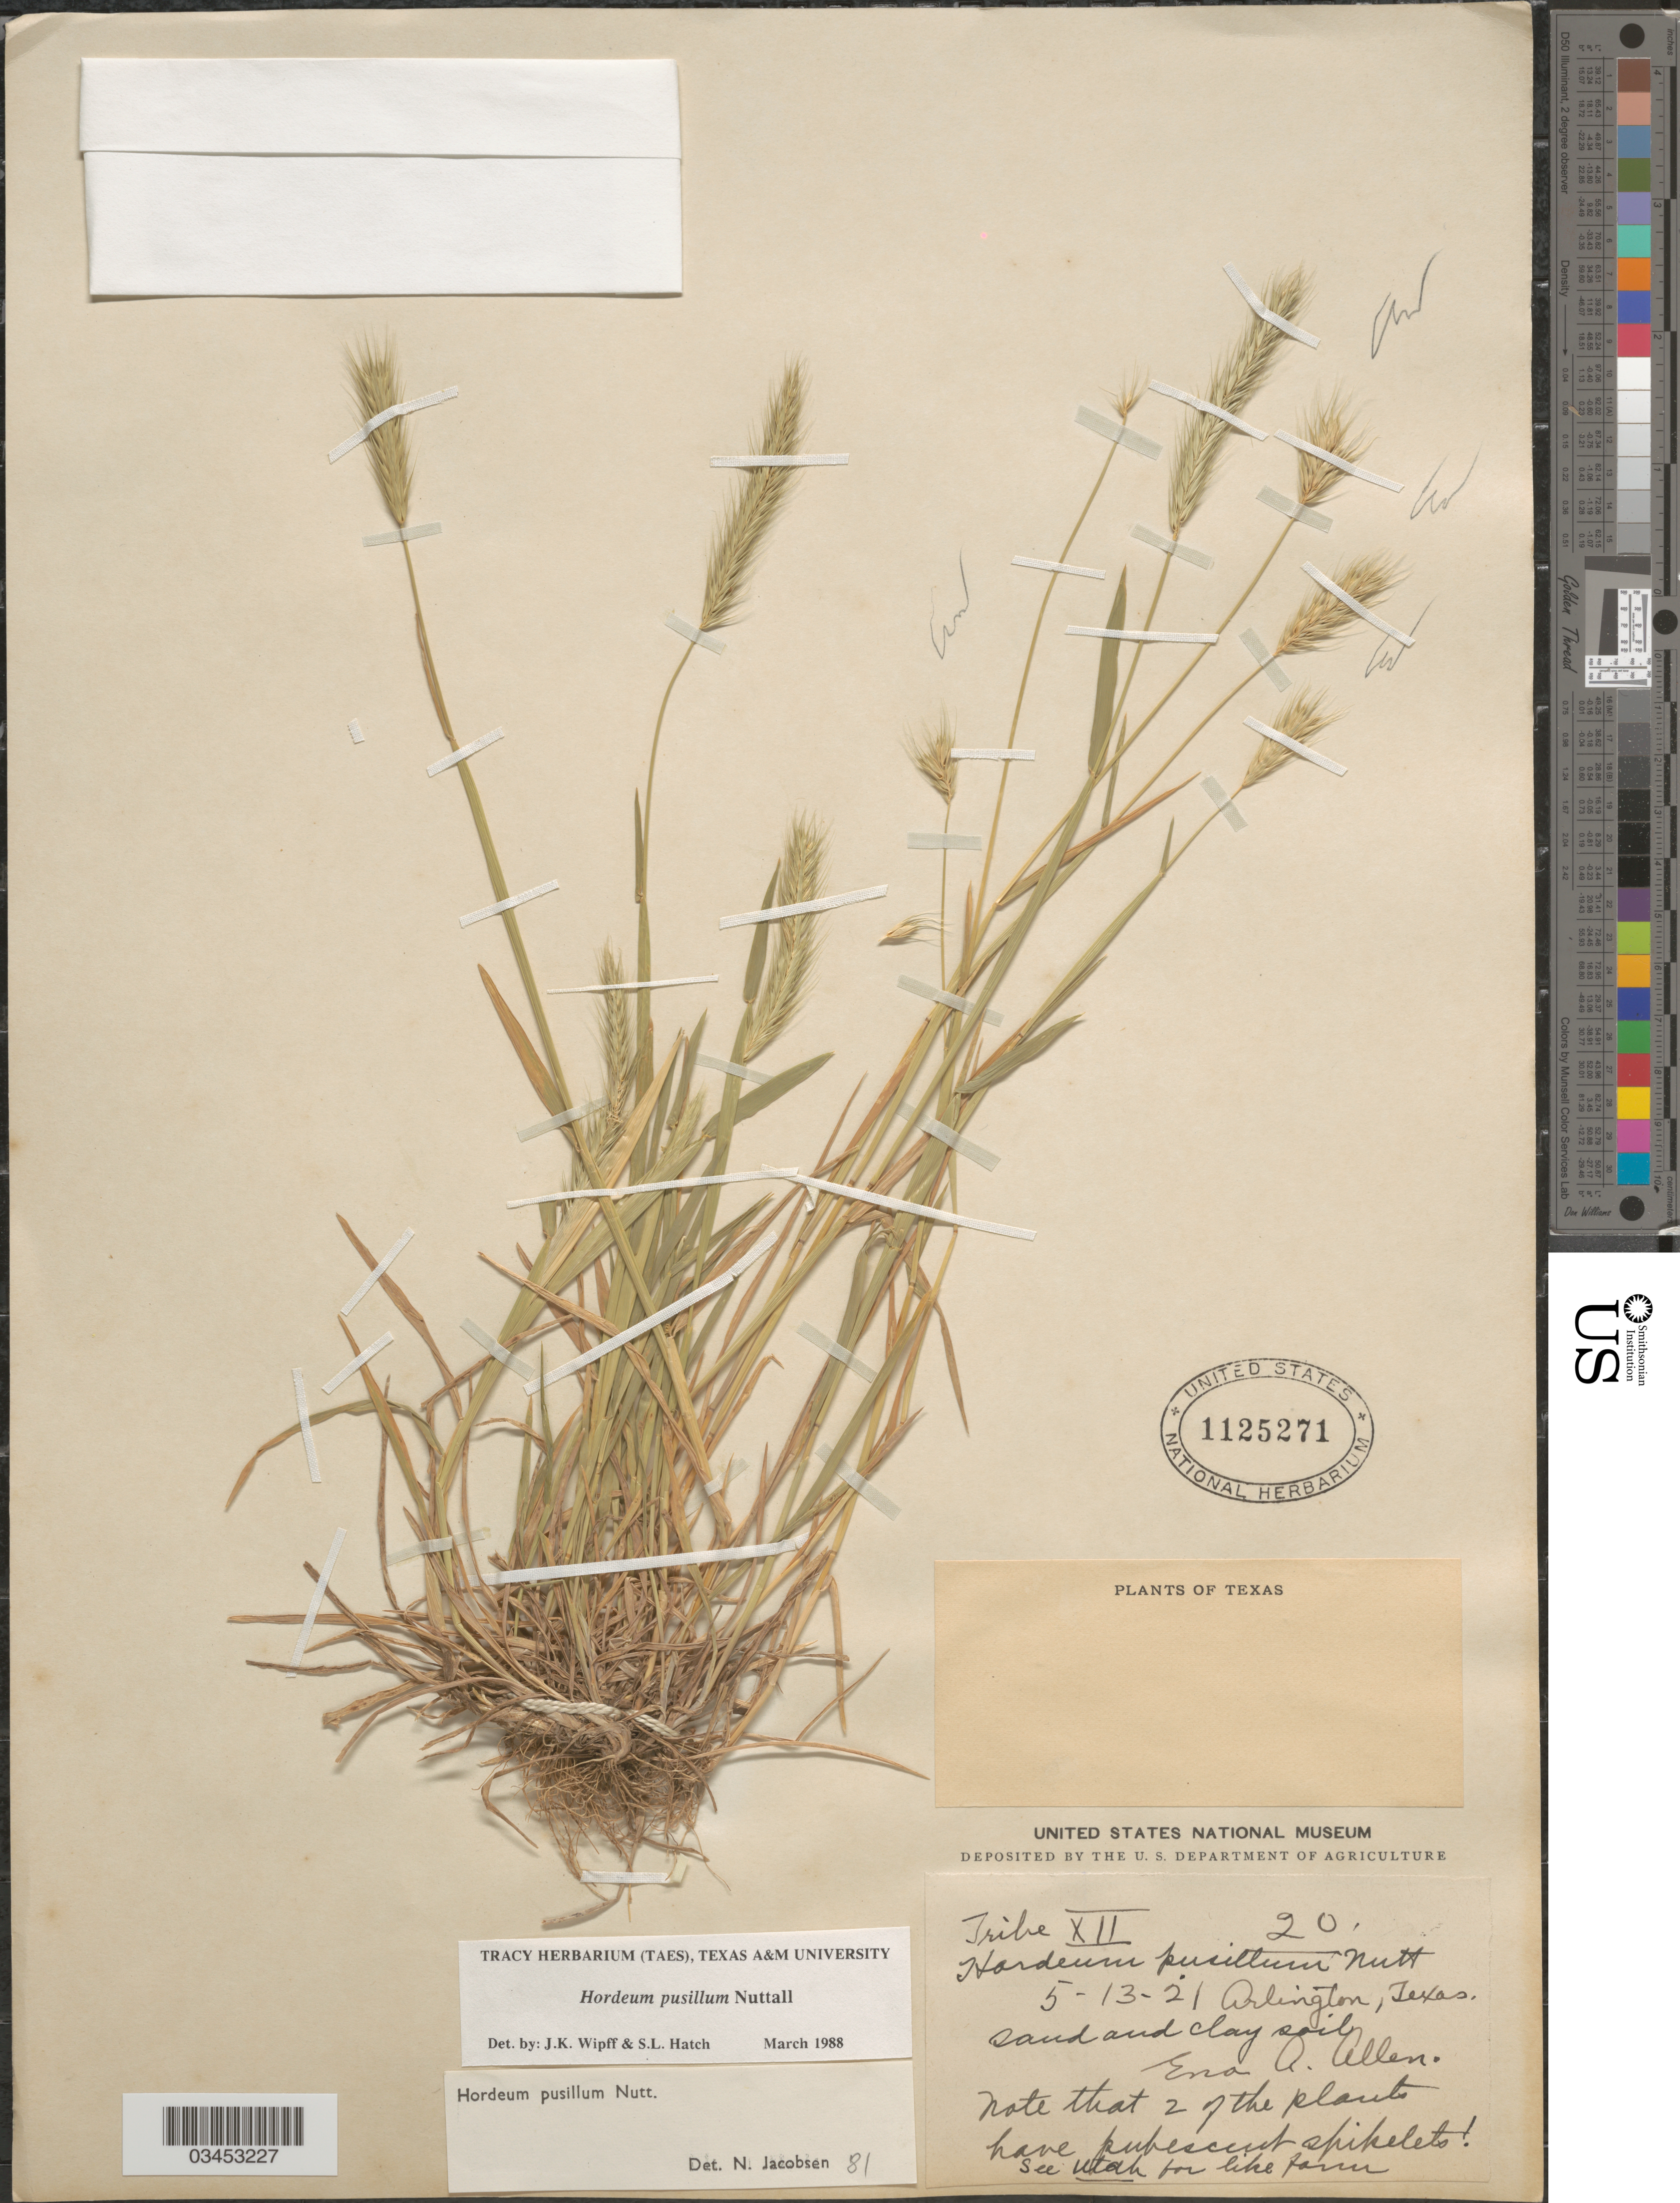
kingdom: Plantae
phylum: Tracheophyta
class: Liliopsida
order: Poales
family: Poaceae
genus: Hordeum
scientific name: Hordeum pusillum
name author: Nutt.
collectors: E. A. Allen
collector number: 20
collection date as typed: Transcribed d/m/y: 13/5/21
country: United States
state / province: Texas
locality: Arlington.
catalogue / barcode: US 1125271